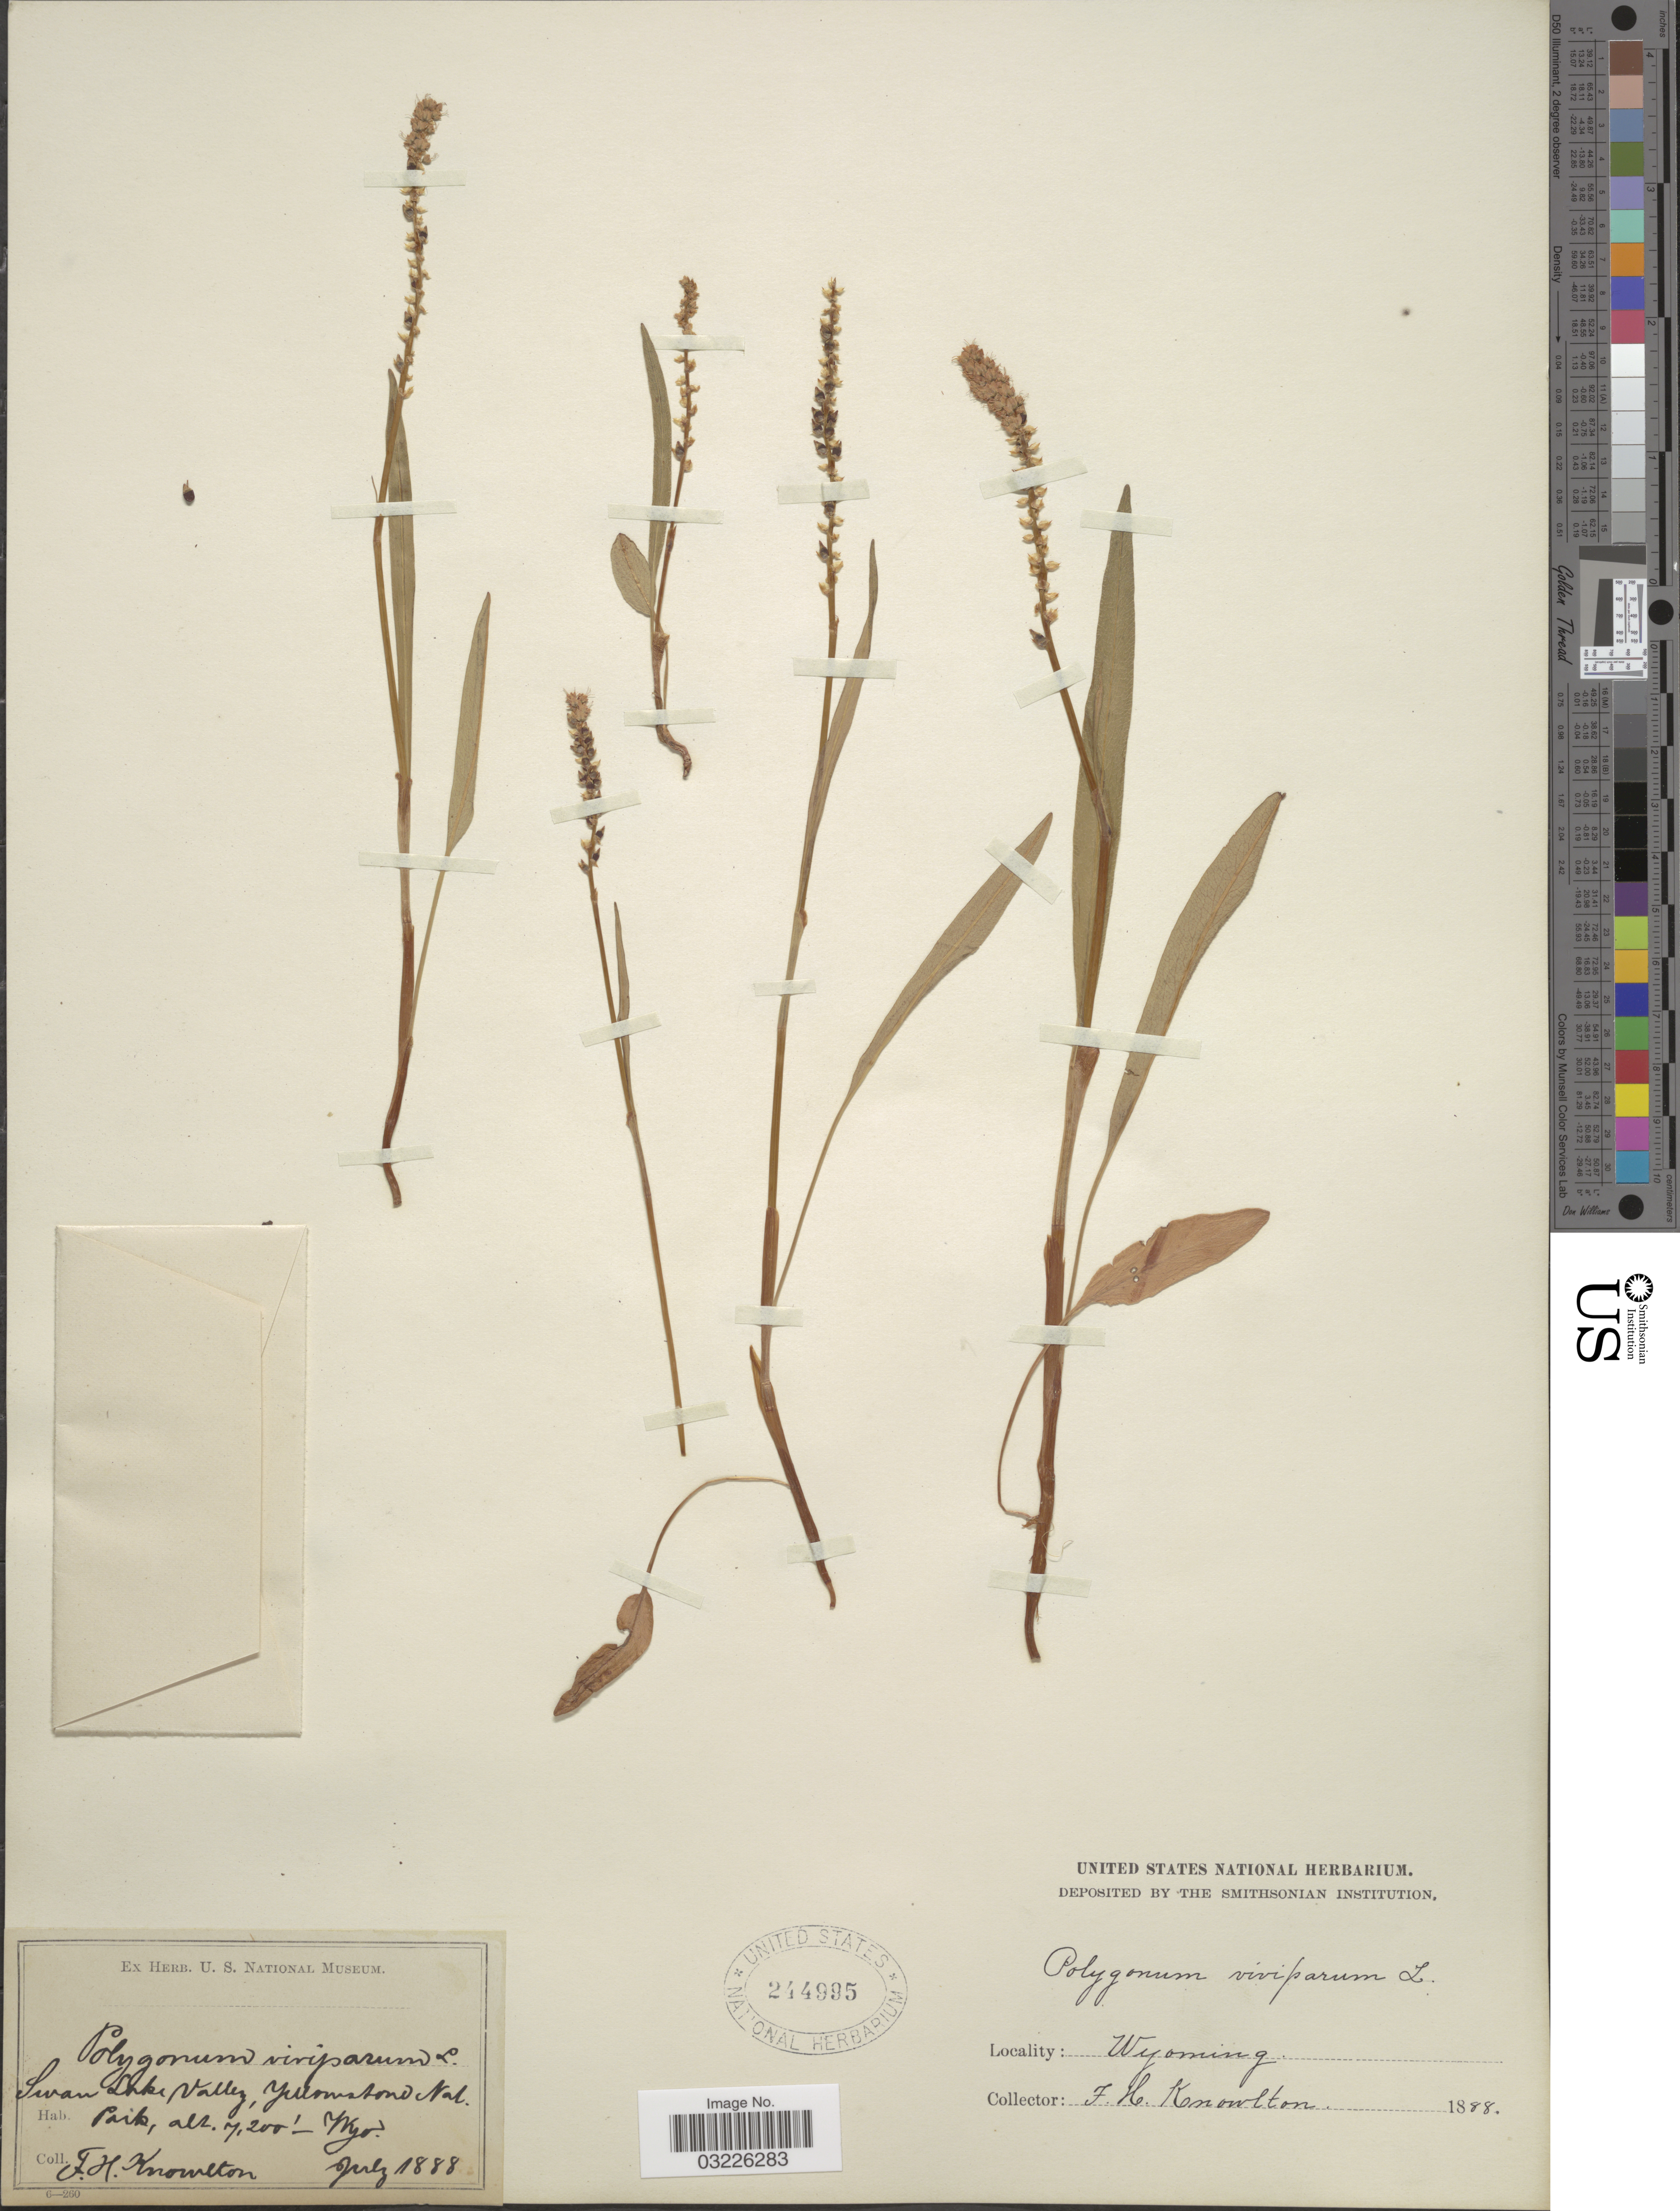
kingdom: Plantae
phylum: Tracheophyta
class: Magnoliopsida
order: Caryophyllales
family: Polygonaceae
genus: Bistorta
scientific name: Bistorta vivipara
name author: (L.) Delarbre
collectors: F. H. Knowlton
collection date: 1888-07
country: United States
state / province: Wyoming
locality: Swan Lake Valley, Yellowstone Nat. Park.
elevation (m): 2195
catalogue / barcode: US 244995